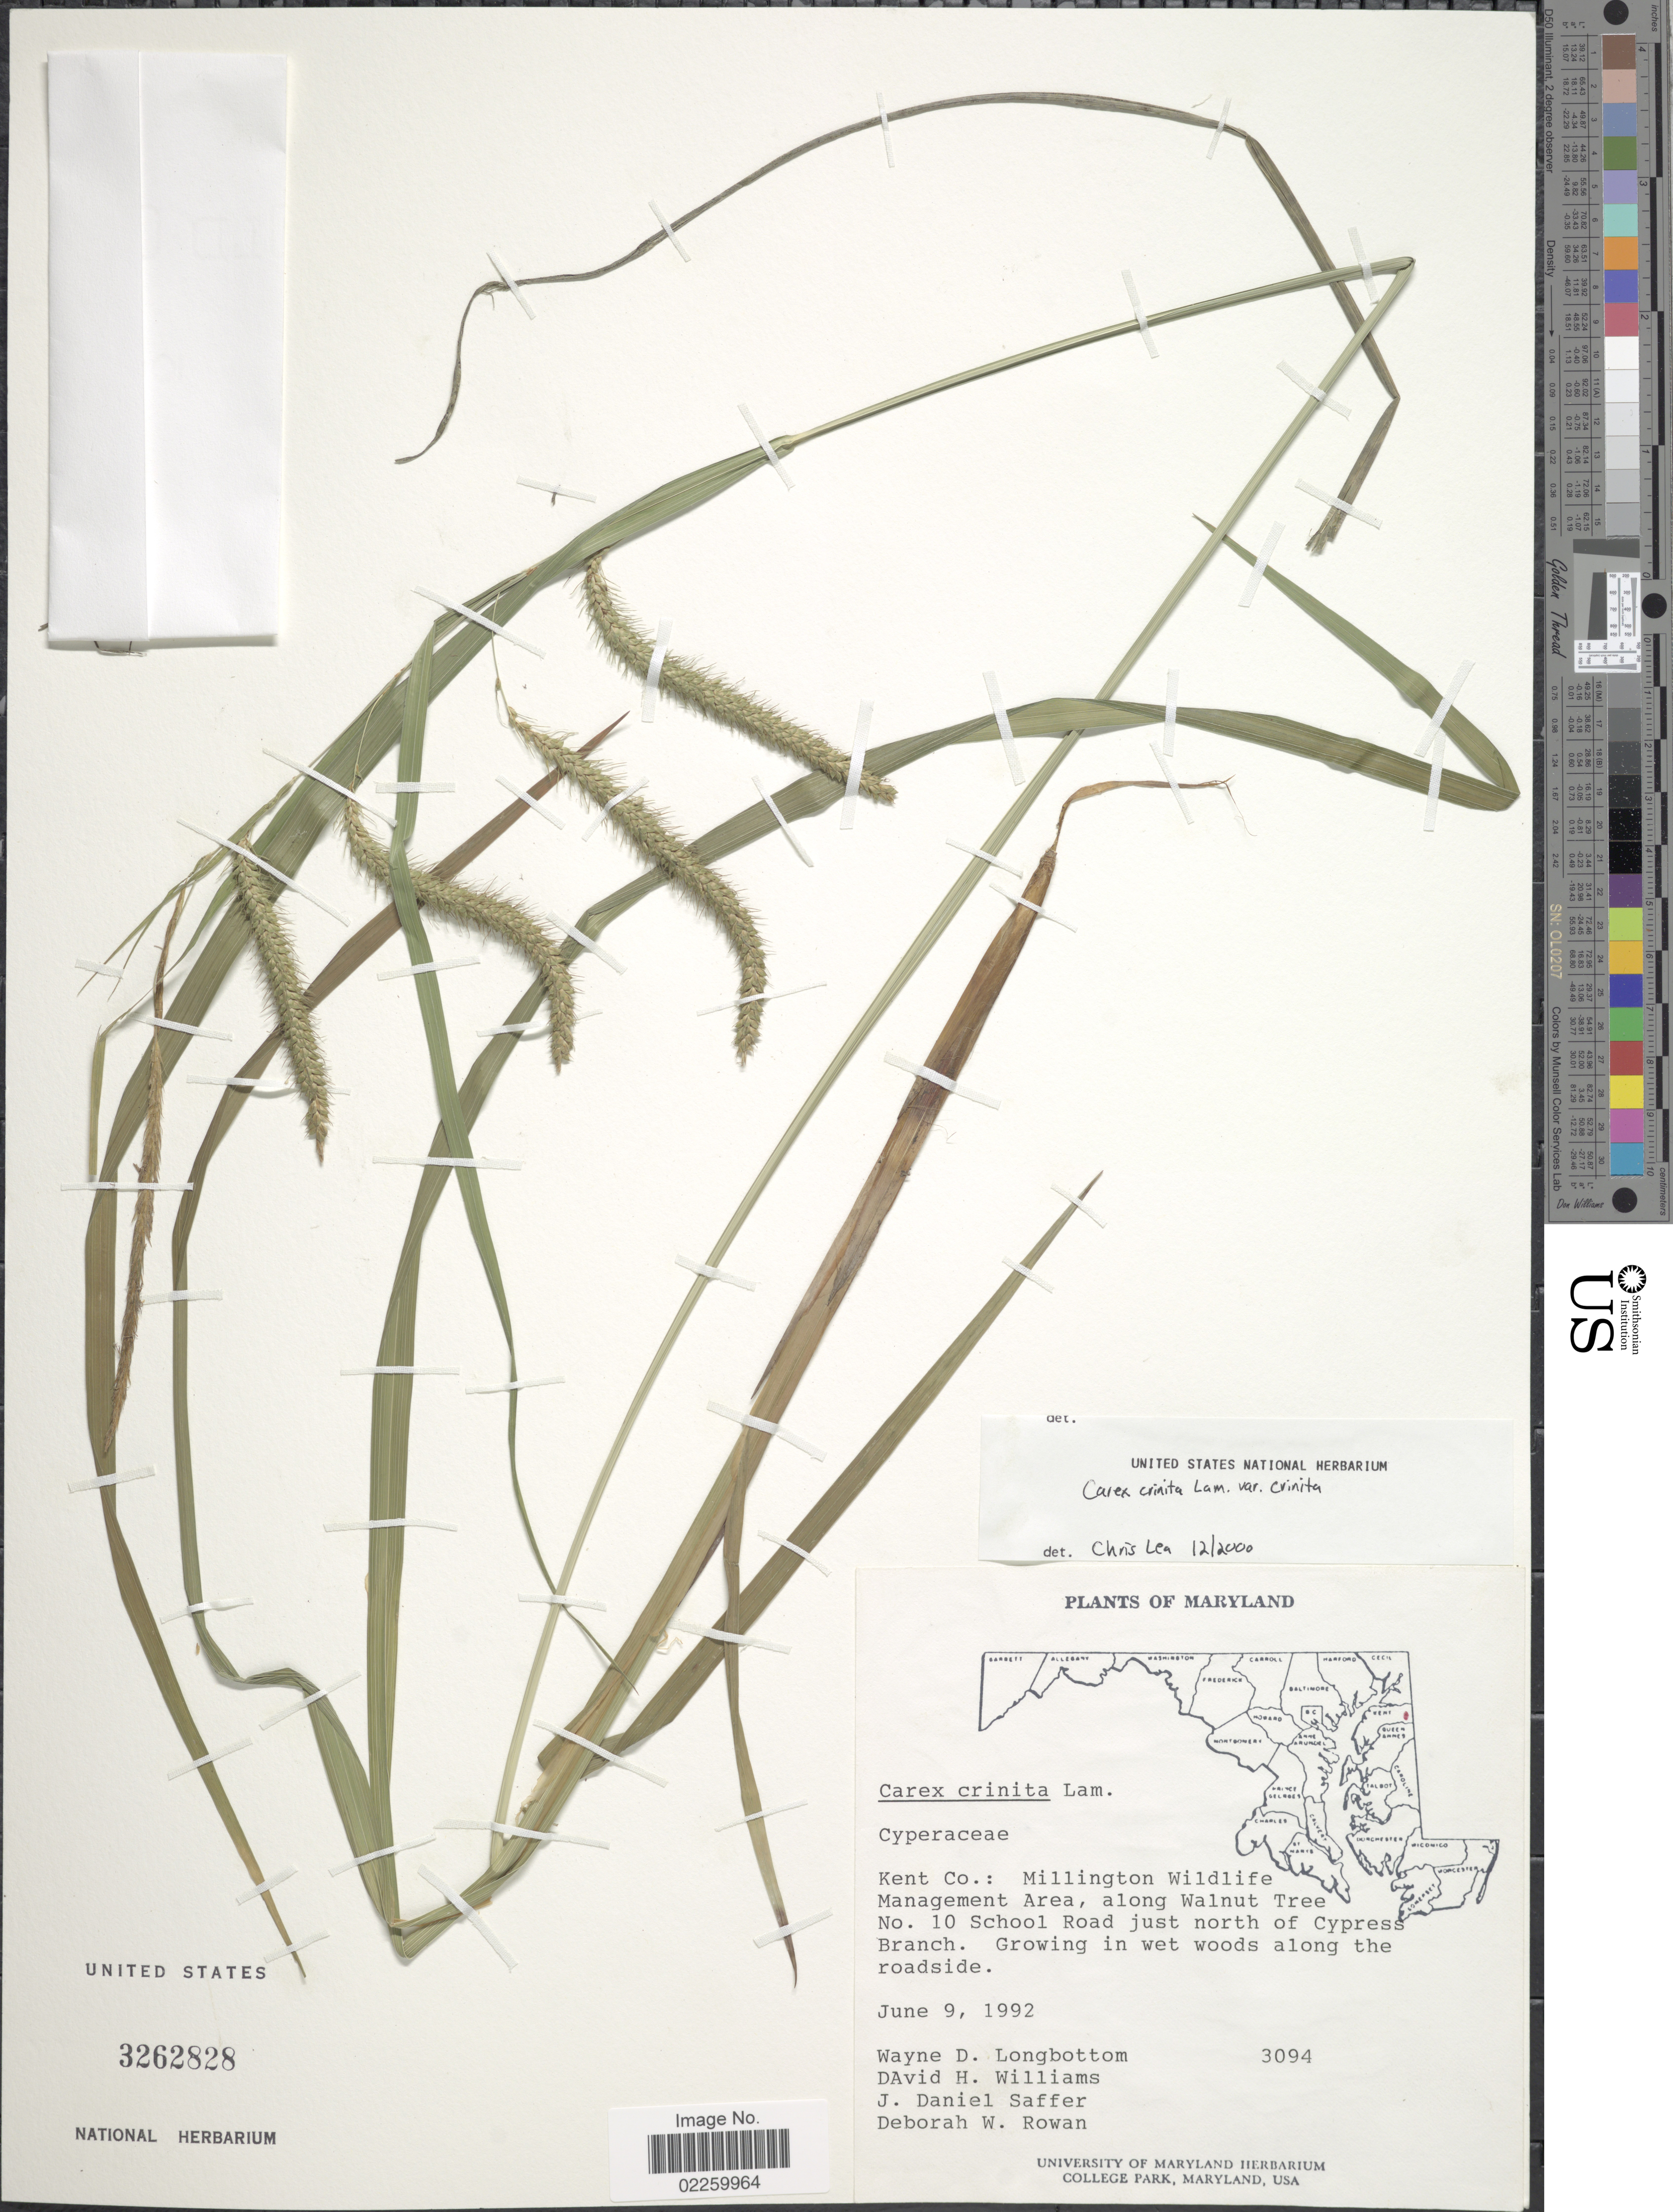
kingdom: Plantae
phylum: Tracheophyta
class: Liliopsida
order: Poales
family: Cyperaceae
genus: Carex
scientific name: Carex crinita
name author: Lam.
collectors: W. D. Longbottom, D. E. Williams, J. Saffer & D. Rowan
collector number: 3094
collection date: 1992-06-09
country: United States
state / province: Maryland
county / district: Kent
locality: Kent Co.: Millington Wildlife Management Area, along Walnut Tree No. 10 School Road just north of Cypress Branch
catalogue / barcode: US 3262828